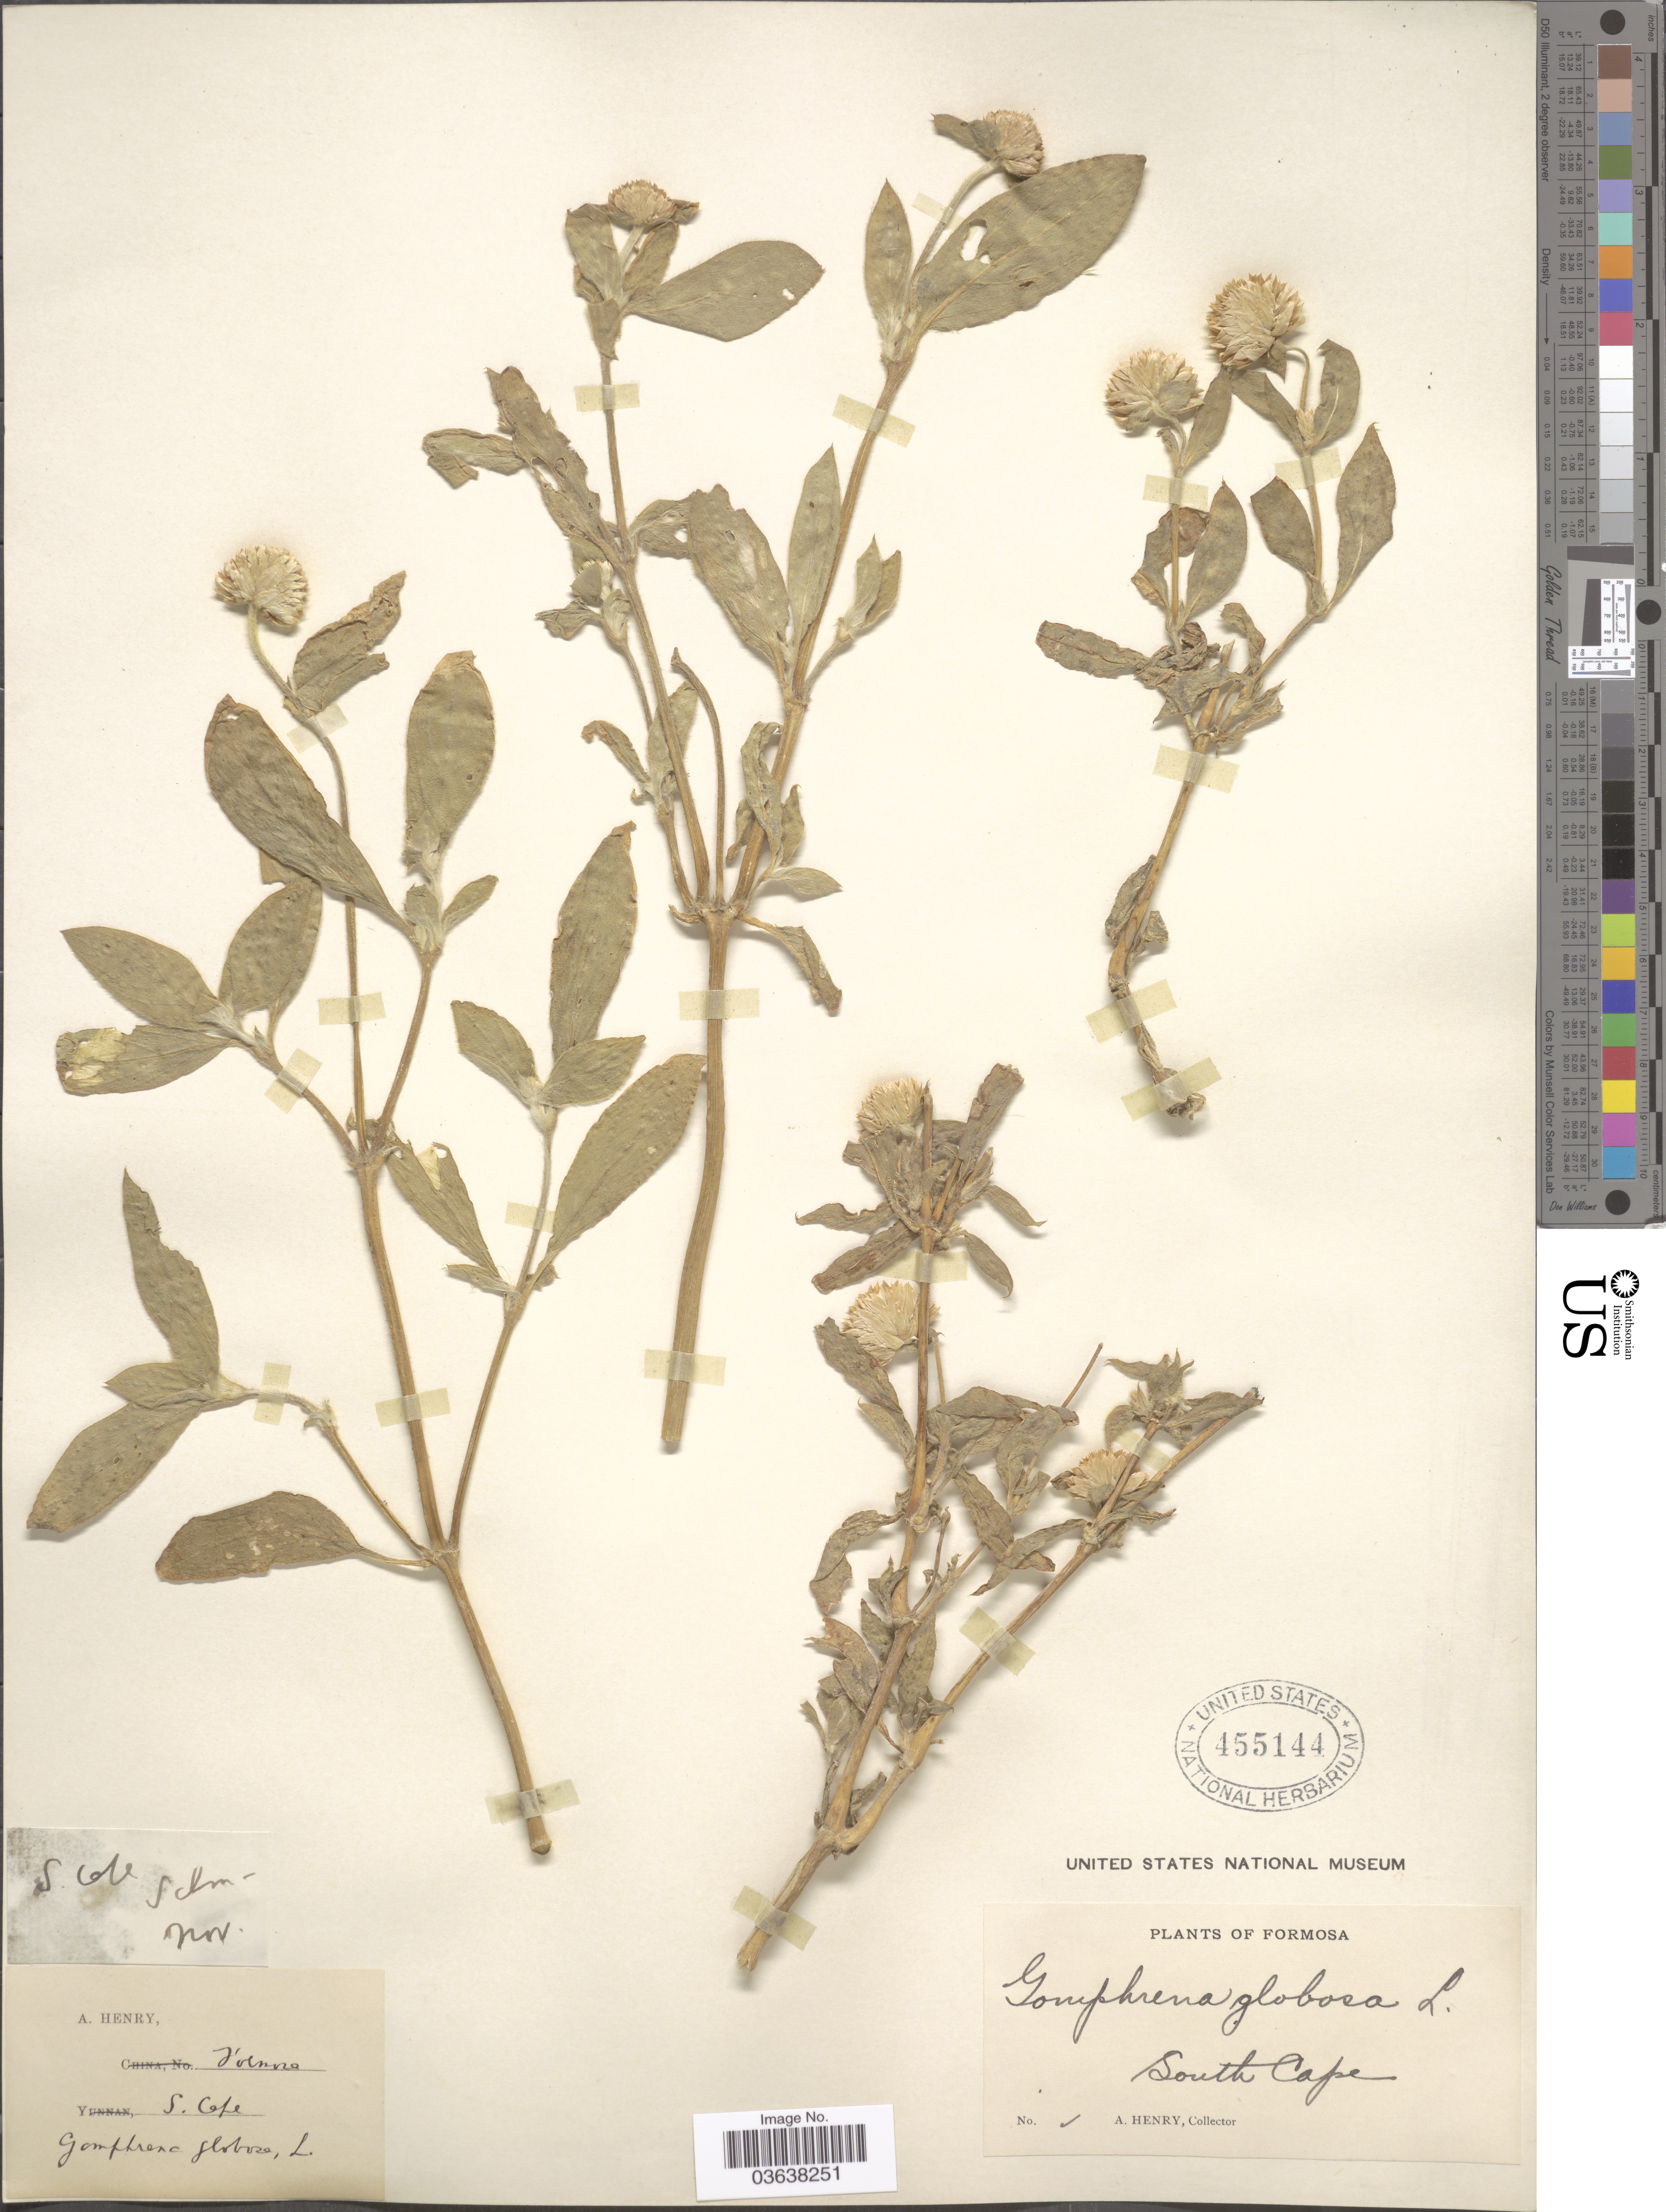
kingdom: Plantae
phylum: Tracheophyta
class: Magnoliopsida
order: Caryophyllales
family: Amaranthaceae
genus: Gomphrena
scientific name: Gomphrena globosa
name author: L.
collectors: A. Henry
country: Taiwan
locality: South Cape.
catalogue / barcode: US 455144